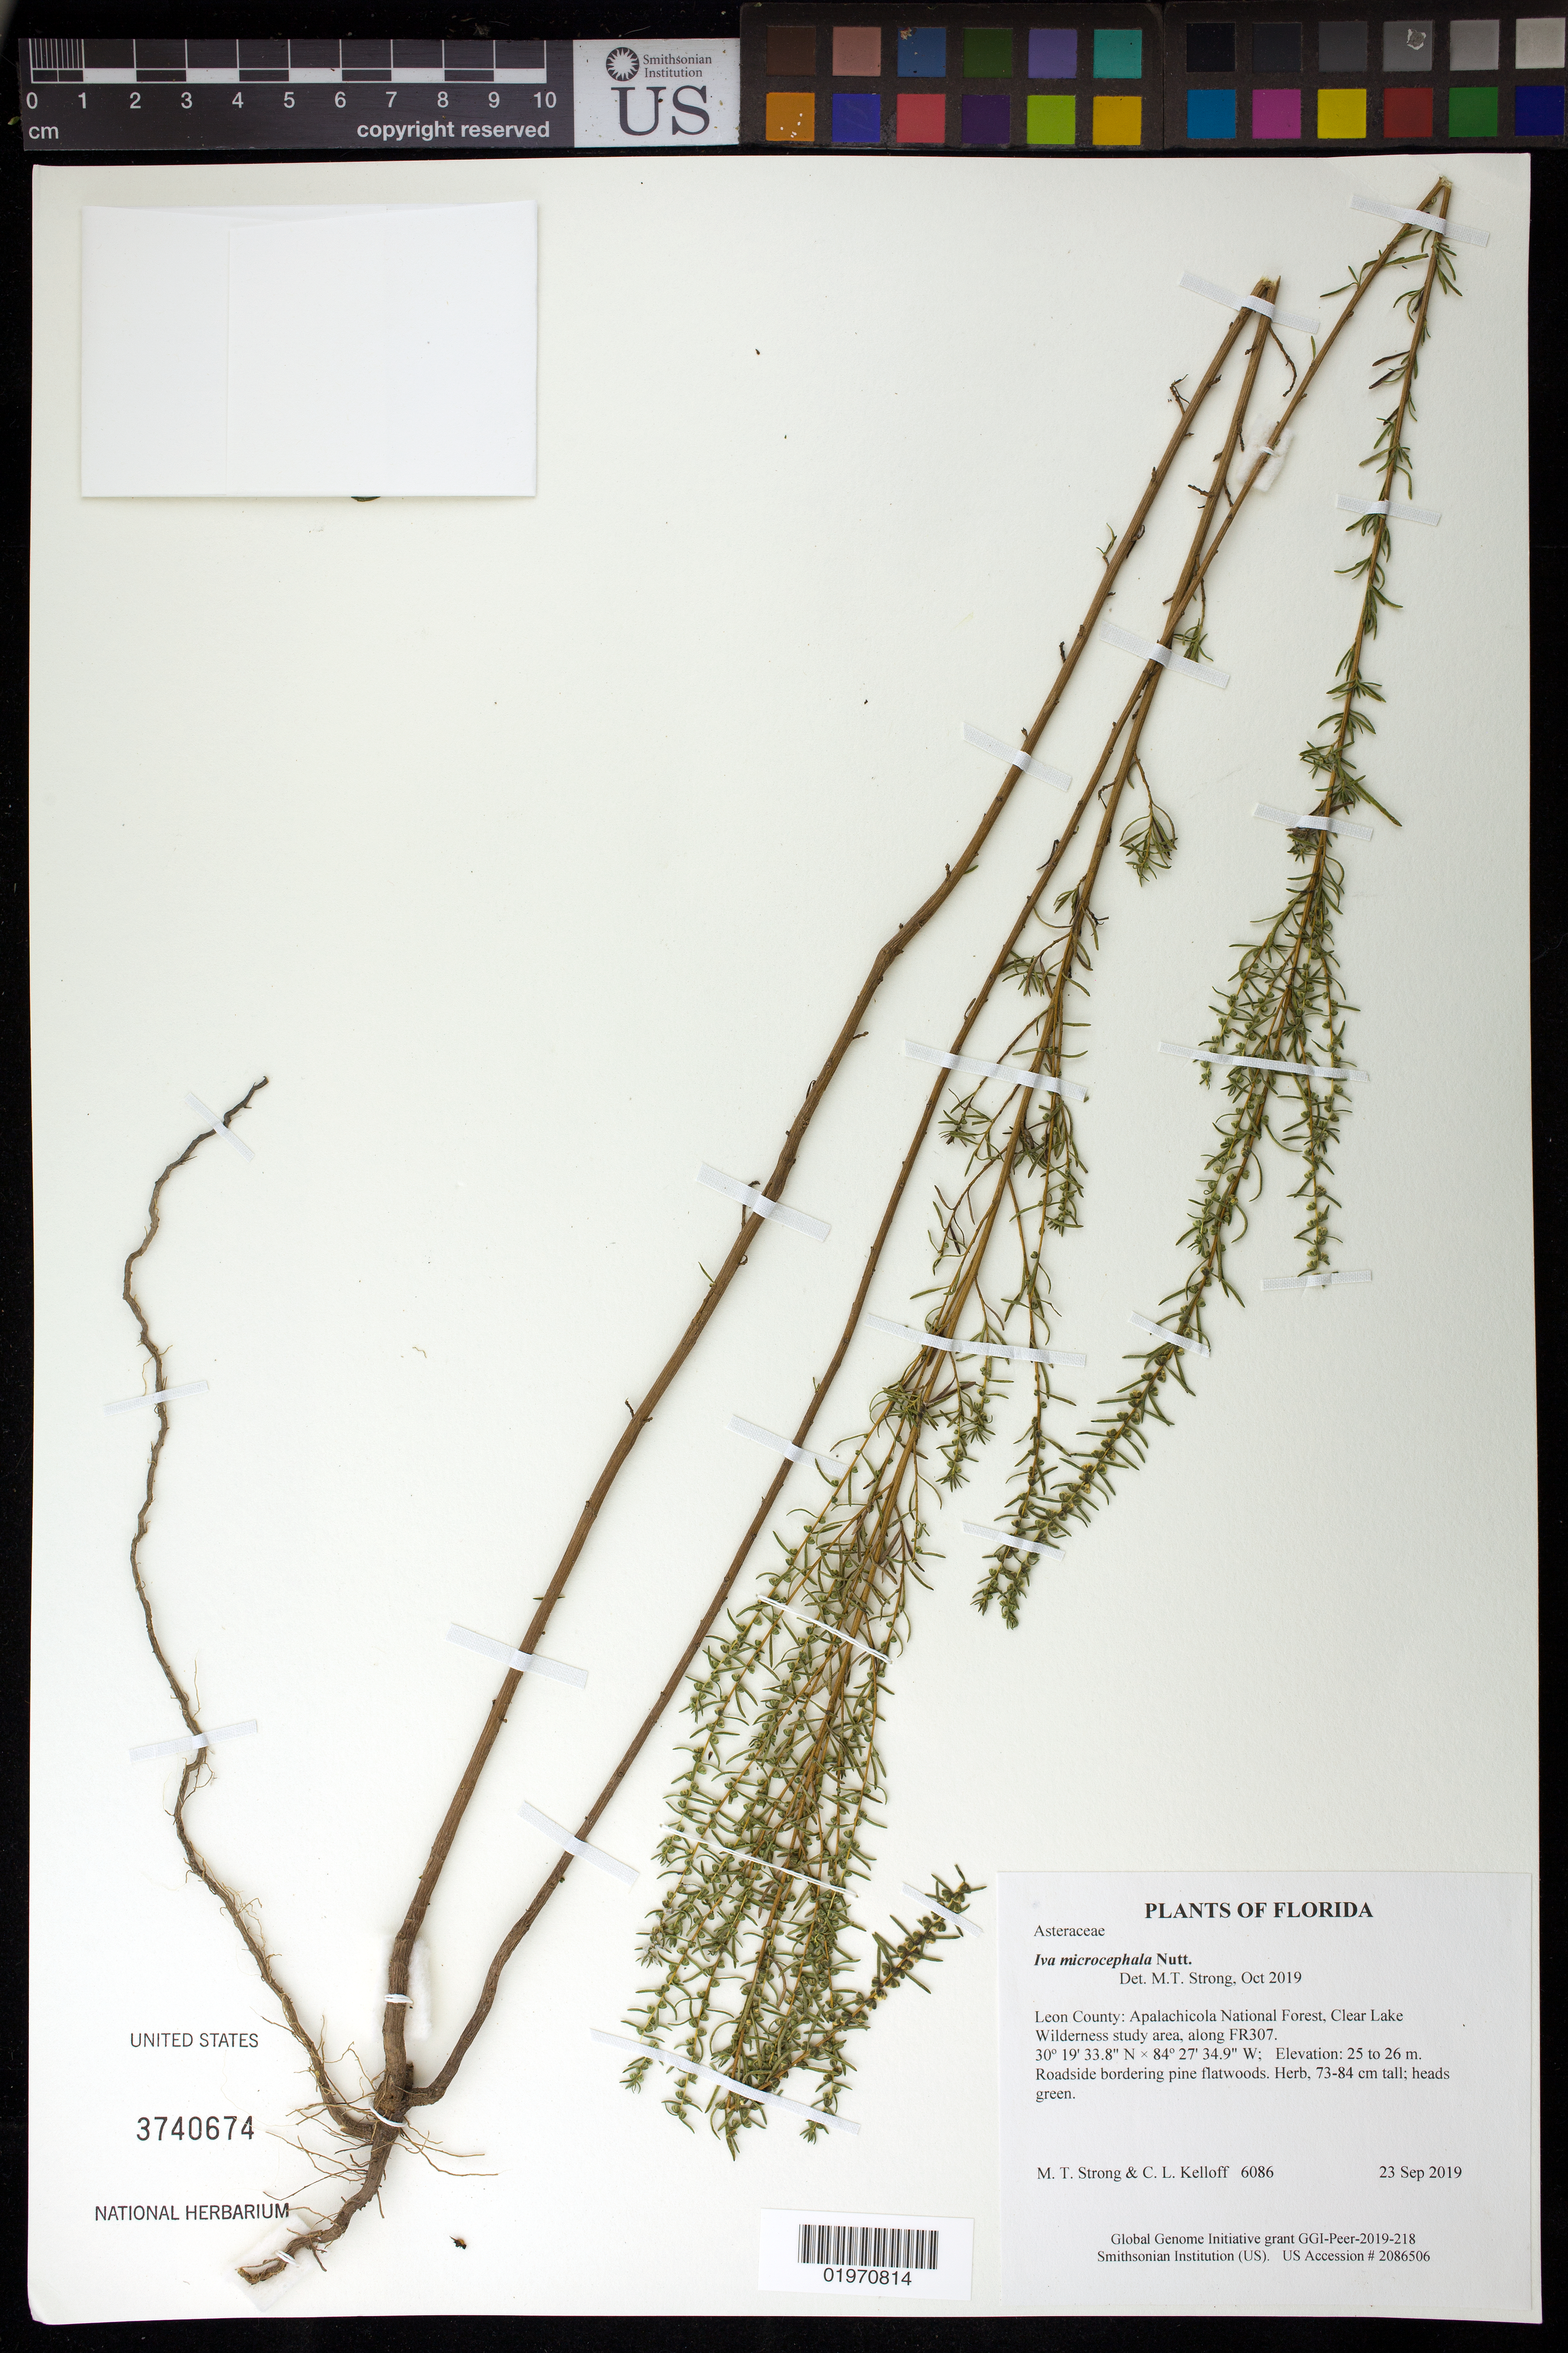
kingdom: Plantae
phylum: Tracheophyta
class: Magnoliopsida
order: Asterales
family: Asteraceae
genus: Iva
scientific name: Iva microcephala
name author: Nutt.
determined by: Strong, Mark T., (BOT), Smithsonian Institution - National Museum of Natural History (UNITED STATES)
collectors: M. T. Strong & C. L. Kelloff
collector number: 6086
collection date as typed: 23 Sep 2019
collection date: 2019-09-23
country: United States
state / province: Florida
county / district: Leon County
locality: Apalachicola National Forest, Clear Lake Wilderness study area, along FR307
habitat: Roadside bordering pine flatwoods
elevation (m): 25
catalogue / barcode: US 3740674